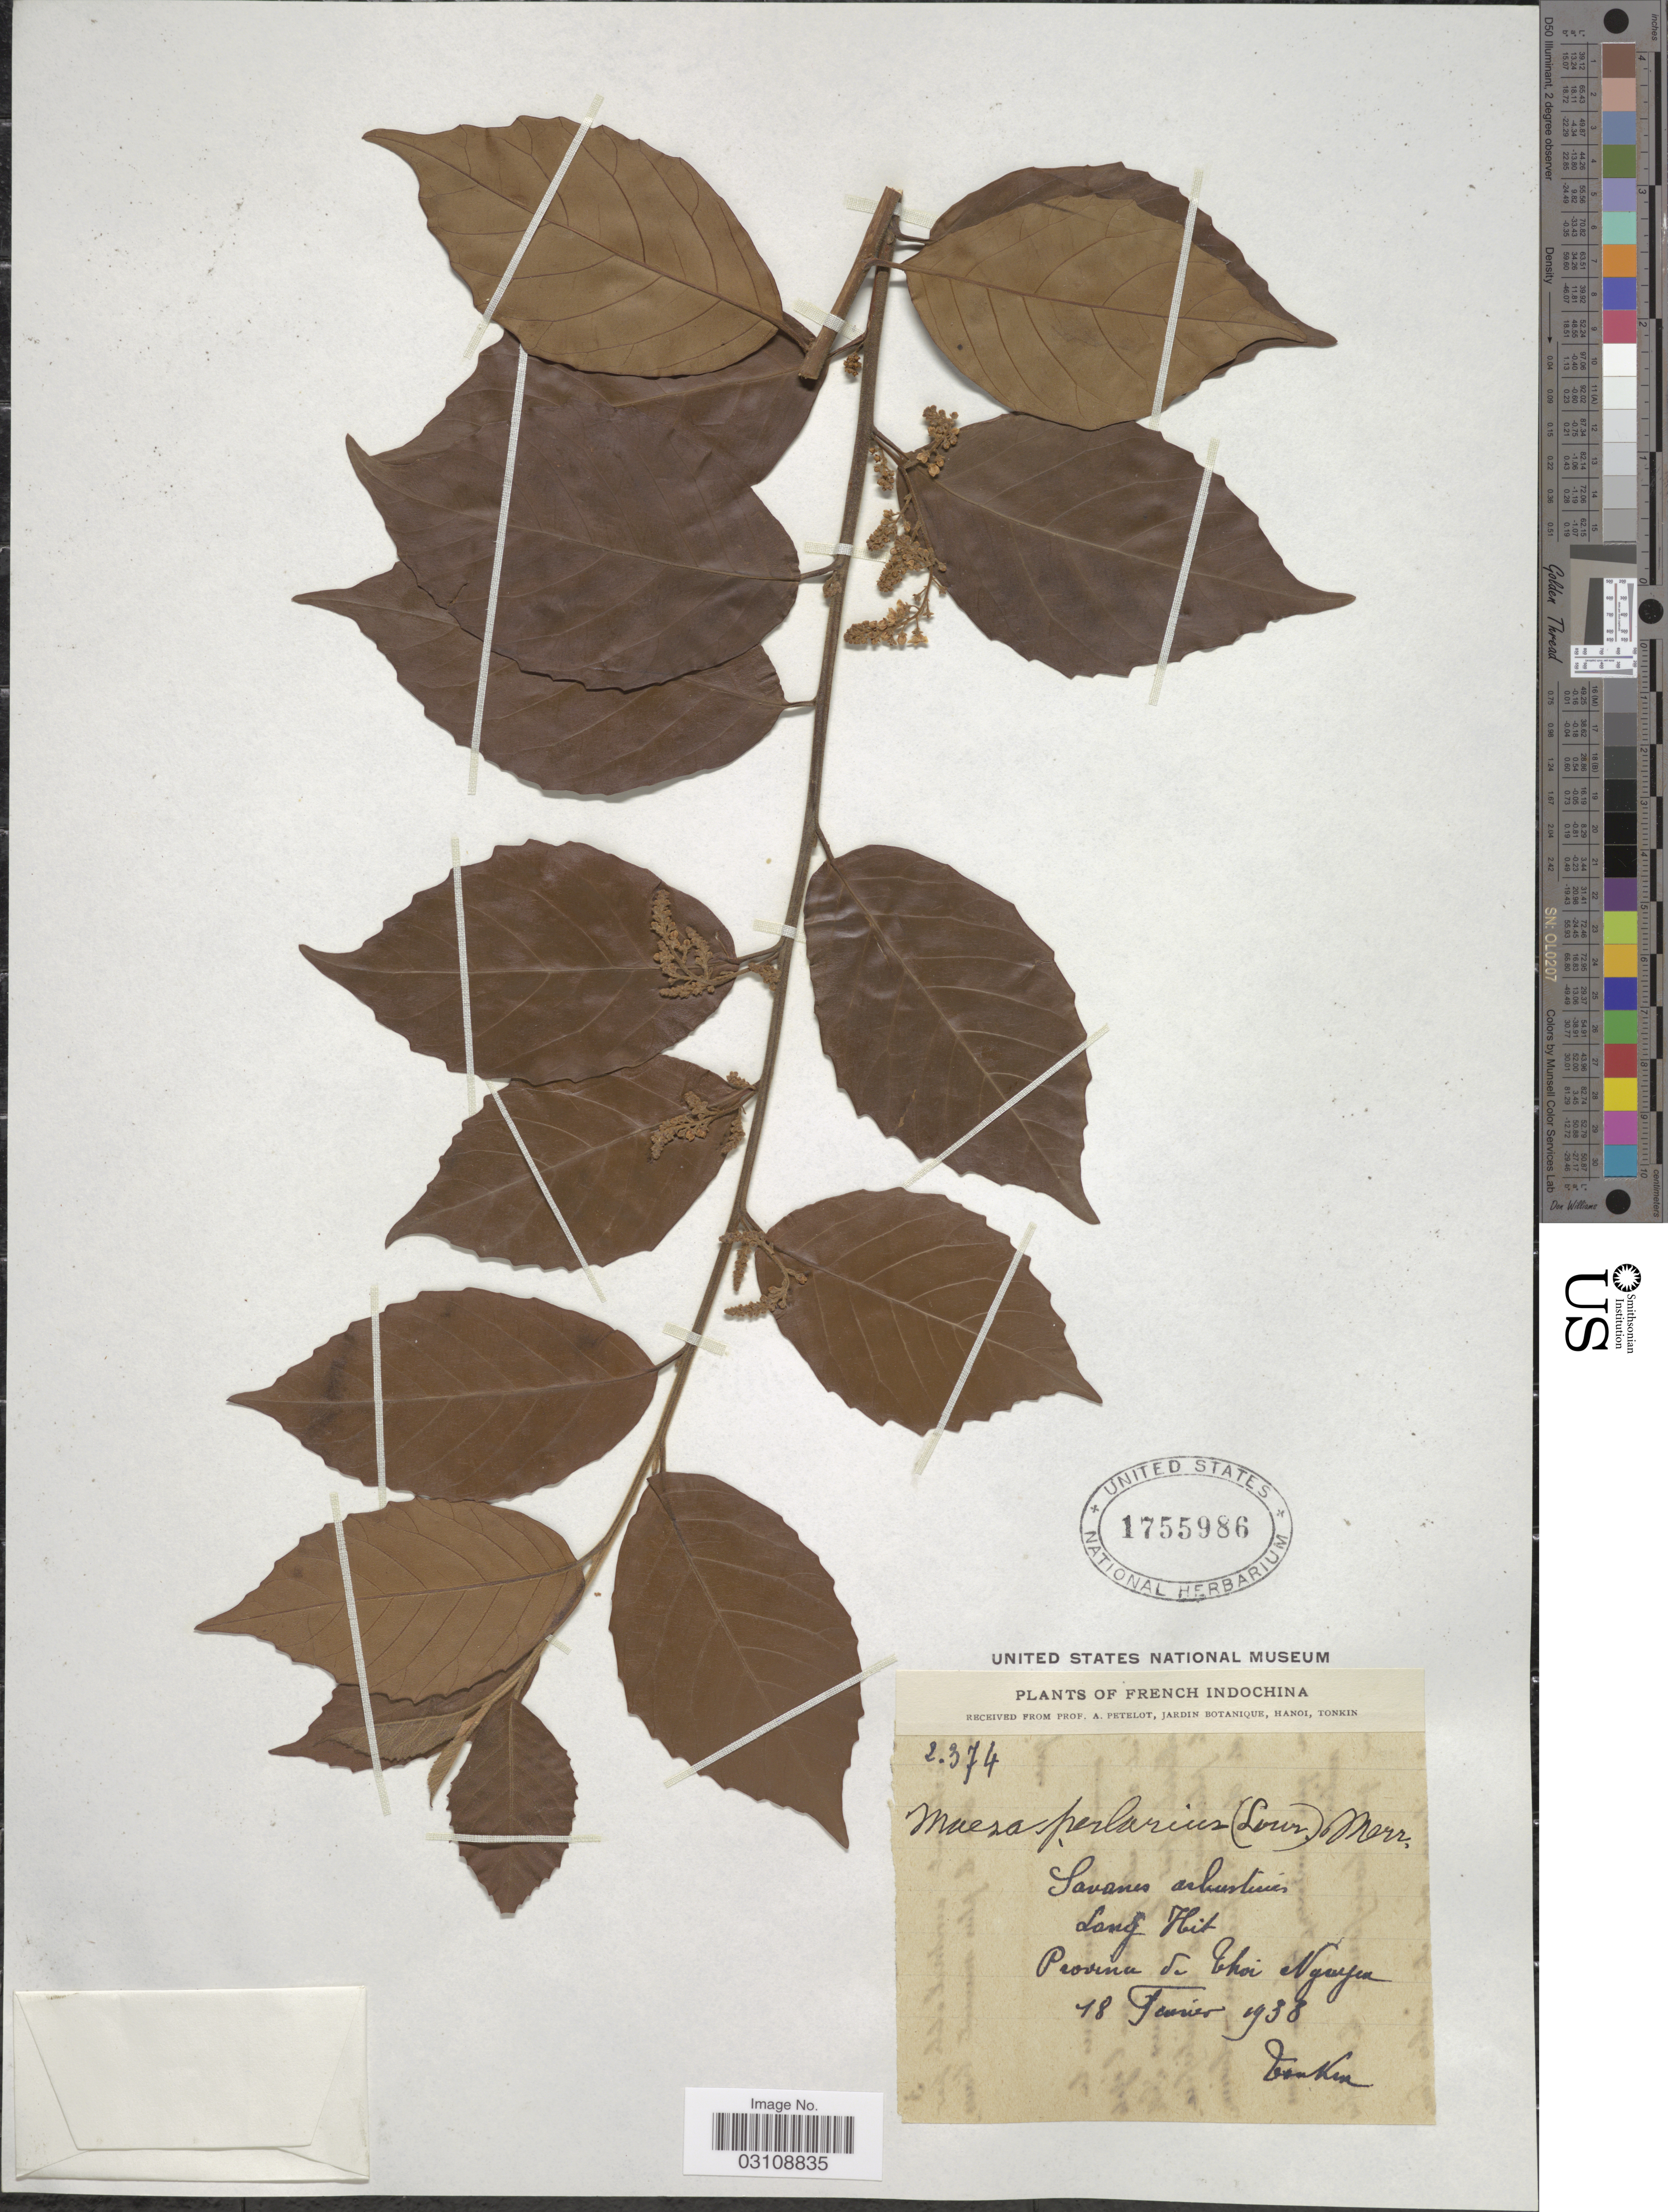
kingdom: Plantae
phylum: Tracheophyta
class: Magnoliopsida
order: Ericales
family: Primulaceae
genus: Maesa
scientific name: Maesa perlaria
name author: (Lour.) Merr.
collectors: A. Petelot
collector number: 2374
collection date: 1938-02-18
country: Vietnam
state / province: Thai Nguyen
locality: Lang Hit. Province de Thai Nguyen. Tonkin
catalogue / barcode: US 1755986